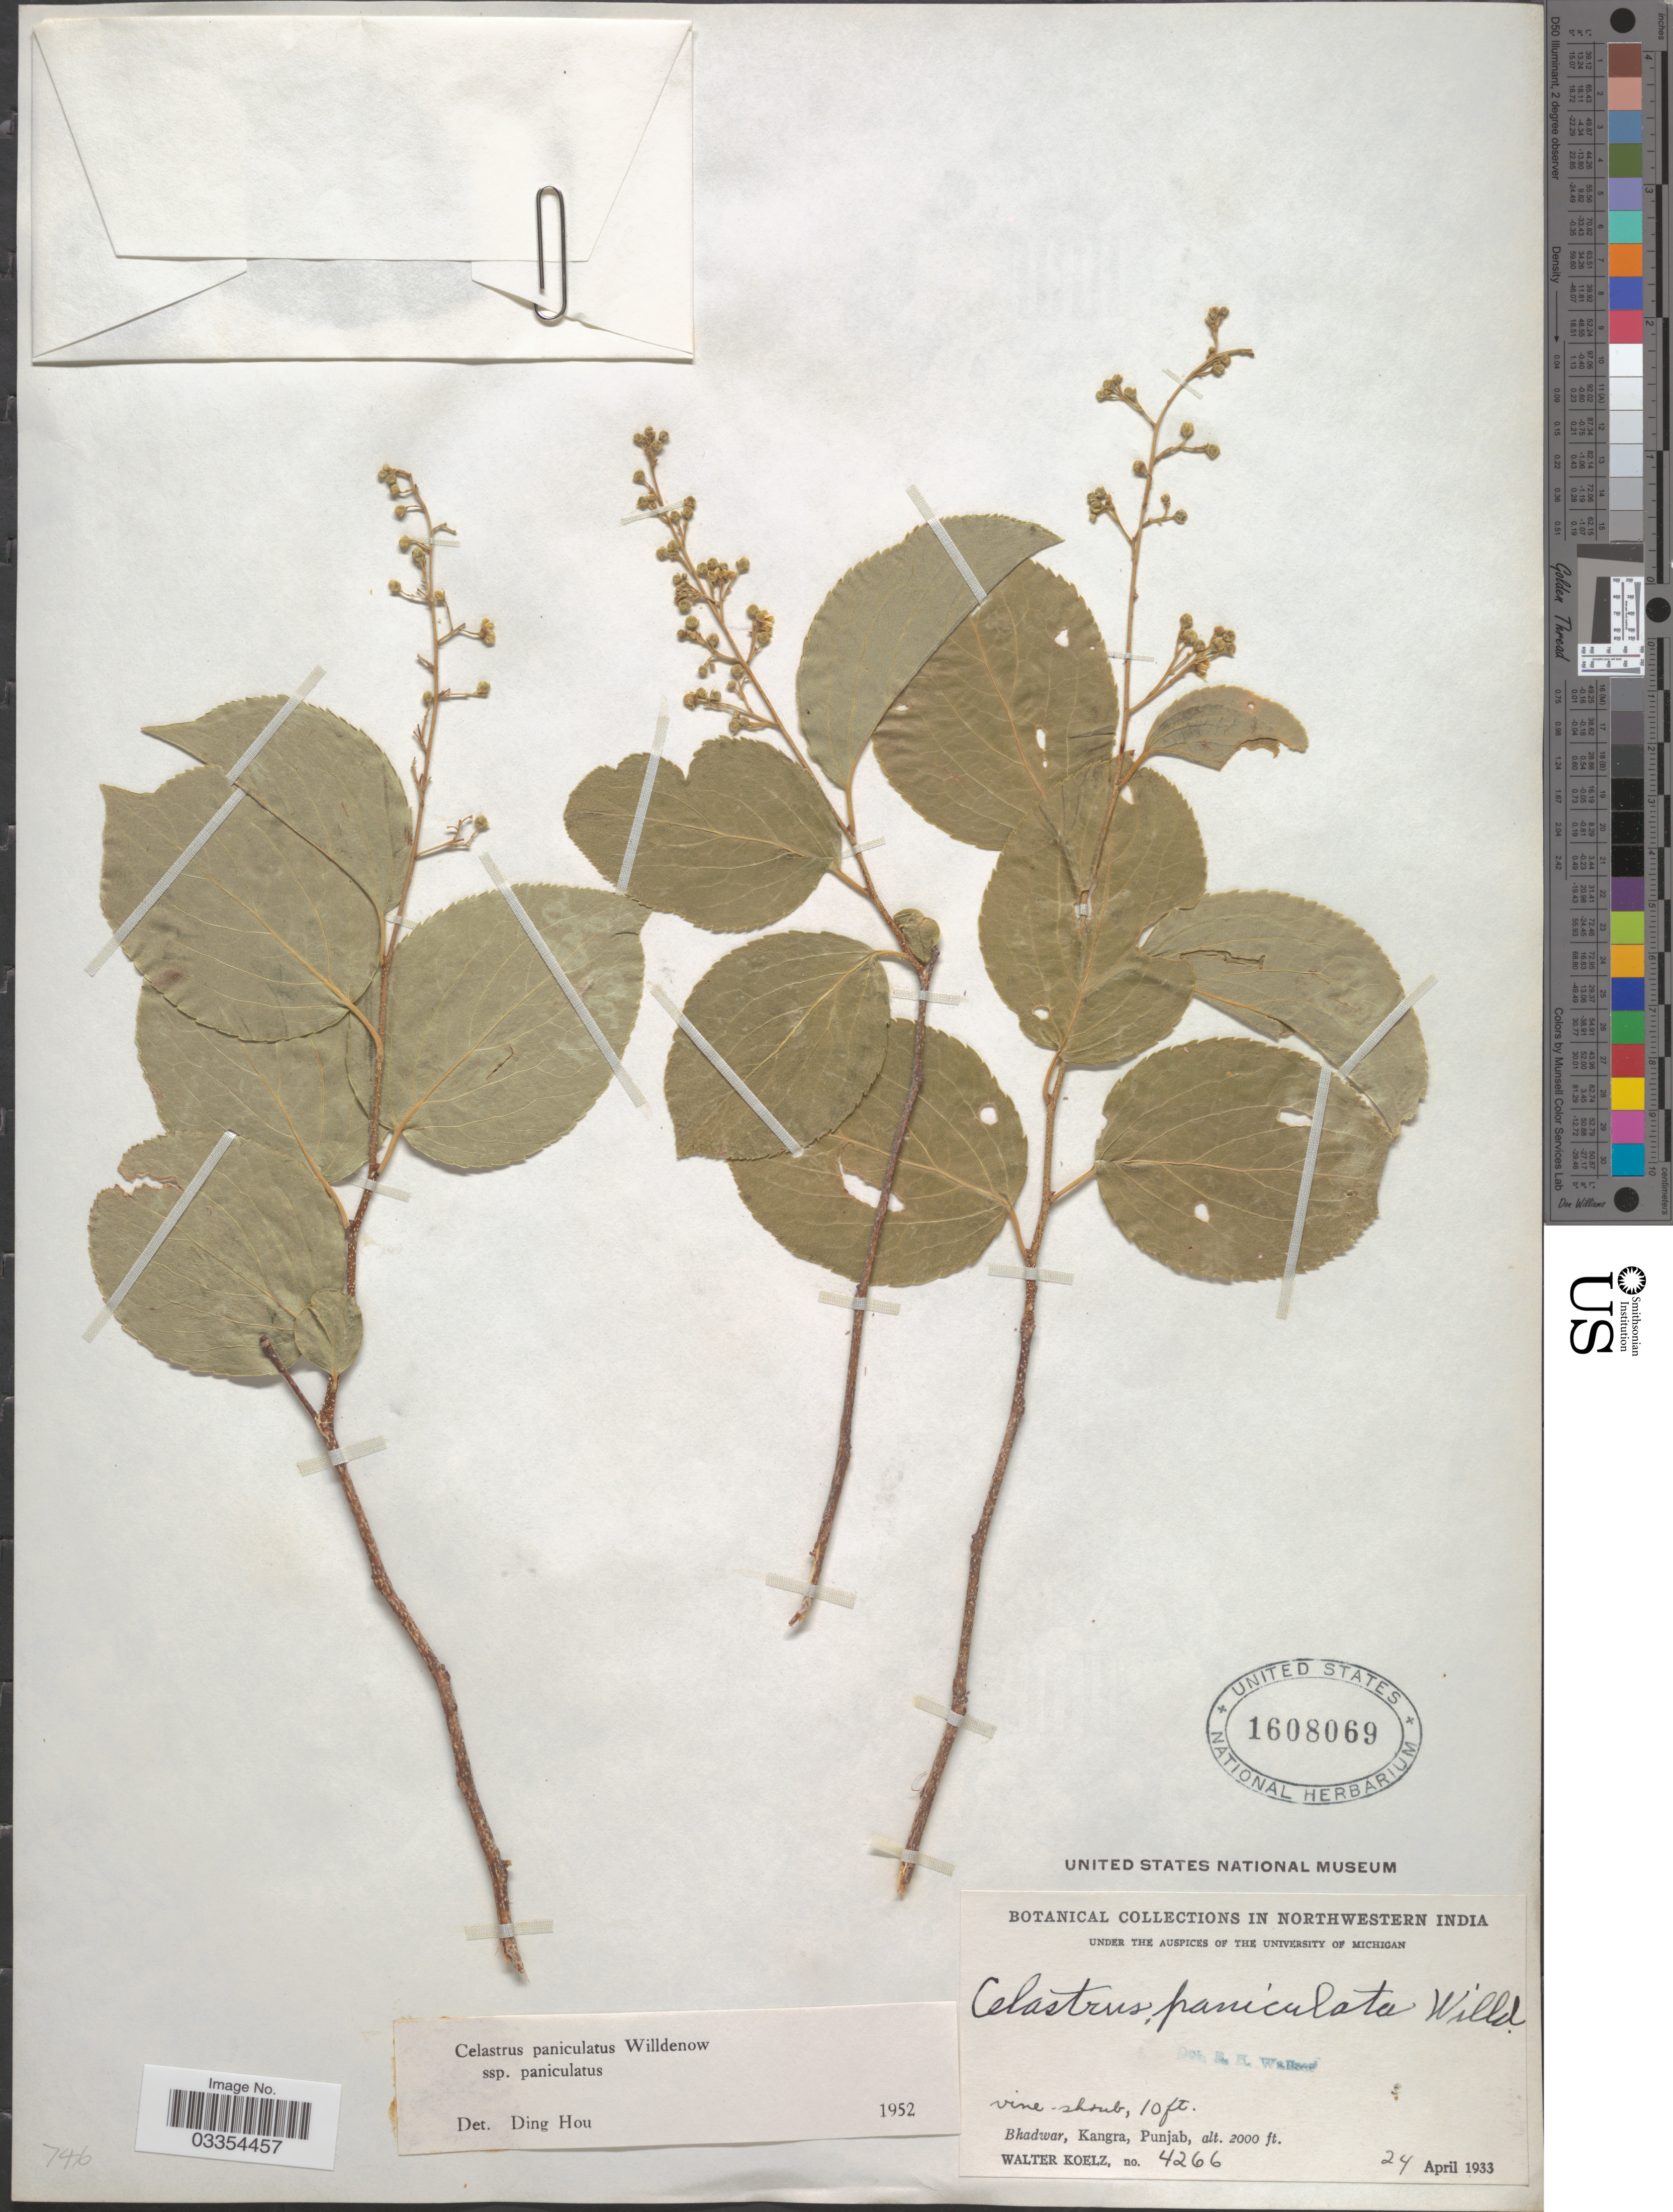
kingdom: Plantae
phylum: Tracheophyta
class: Magnoliopsida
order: Celastrales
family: Celastraceae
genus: Celastrus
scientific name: Celastrus paniculatus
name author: Willd.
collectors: W. N. Koelz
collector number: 4266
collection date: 1933-04-24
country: India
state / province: Punjab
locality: Northwestern India, Bhadwar, Kangra, Punjab.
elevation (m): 610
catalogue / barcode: US 1608069